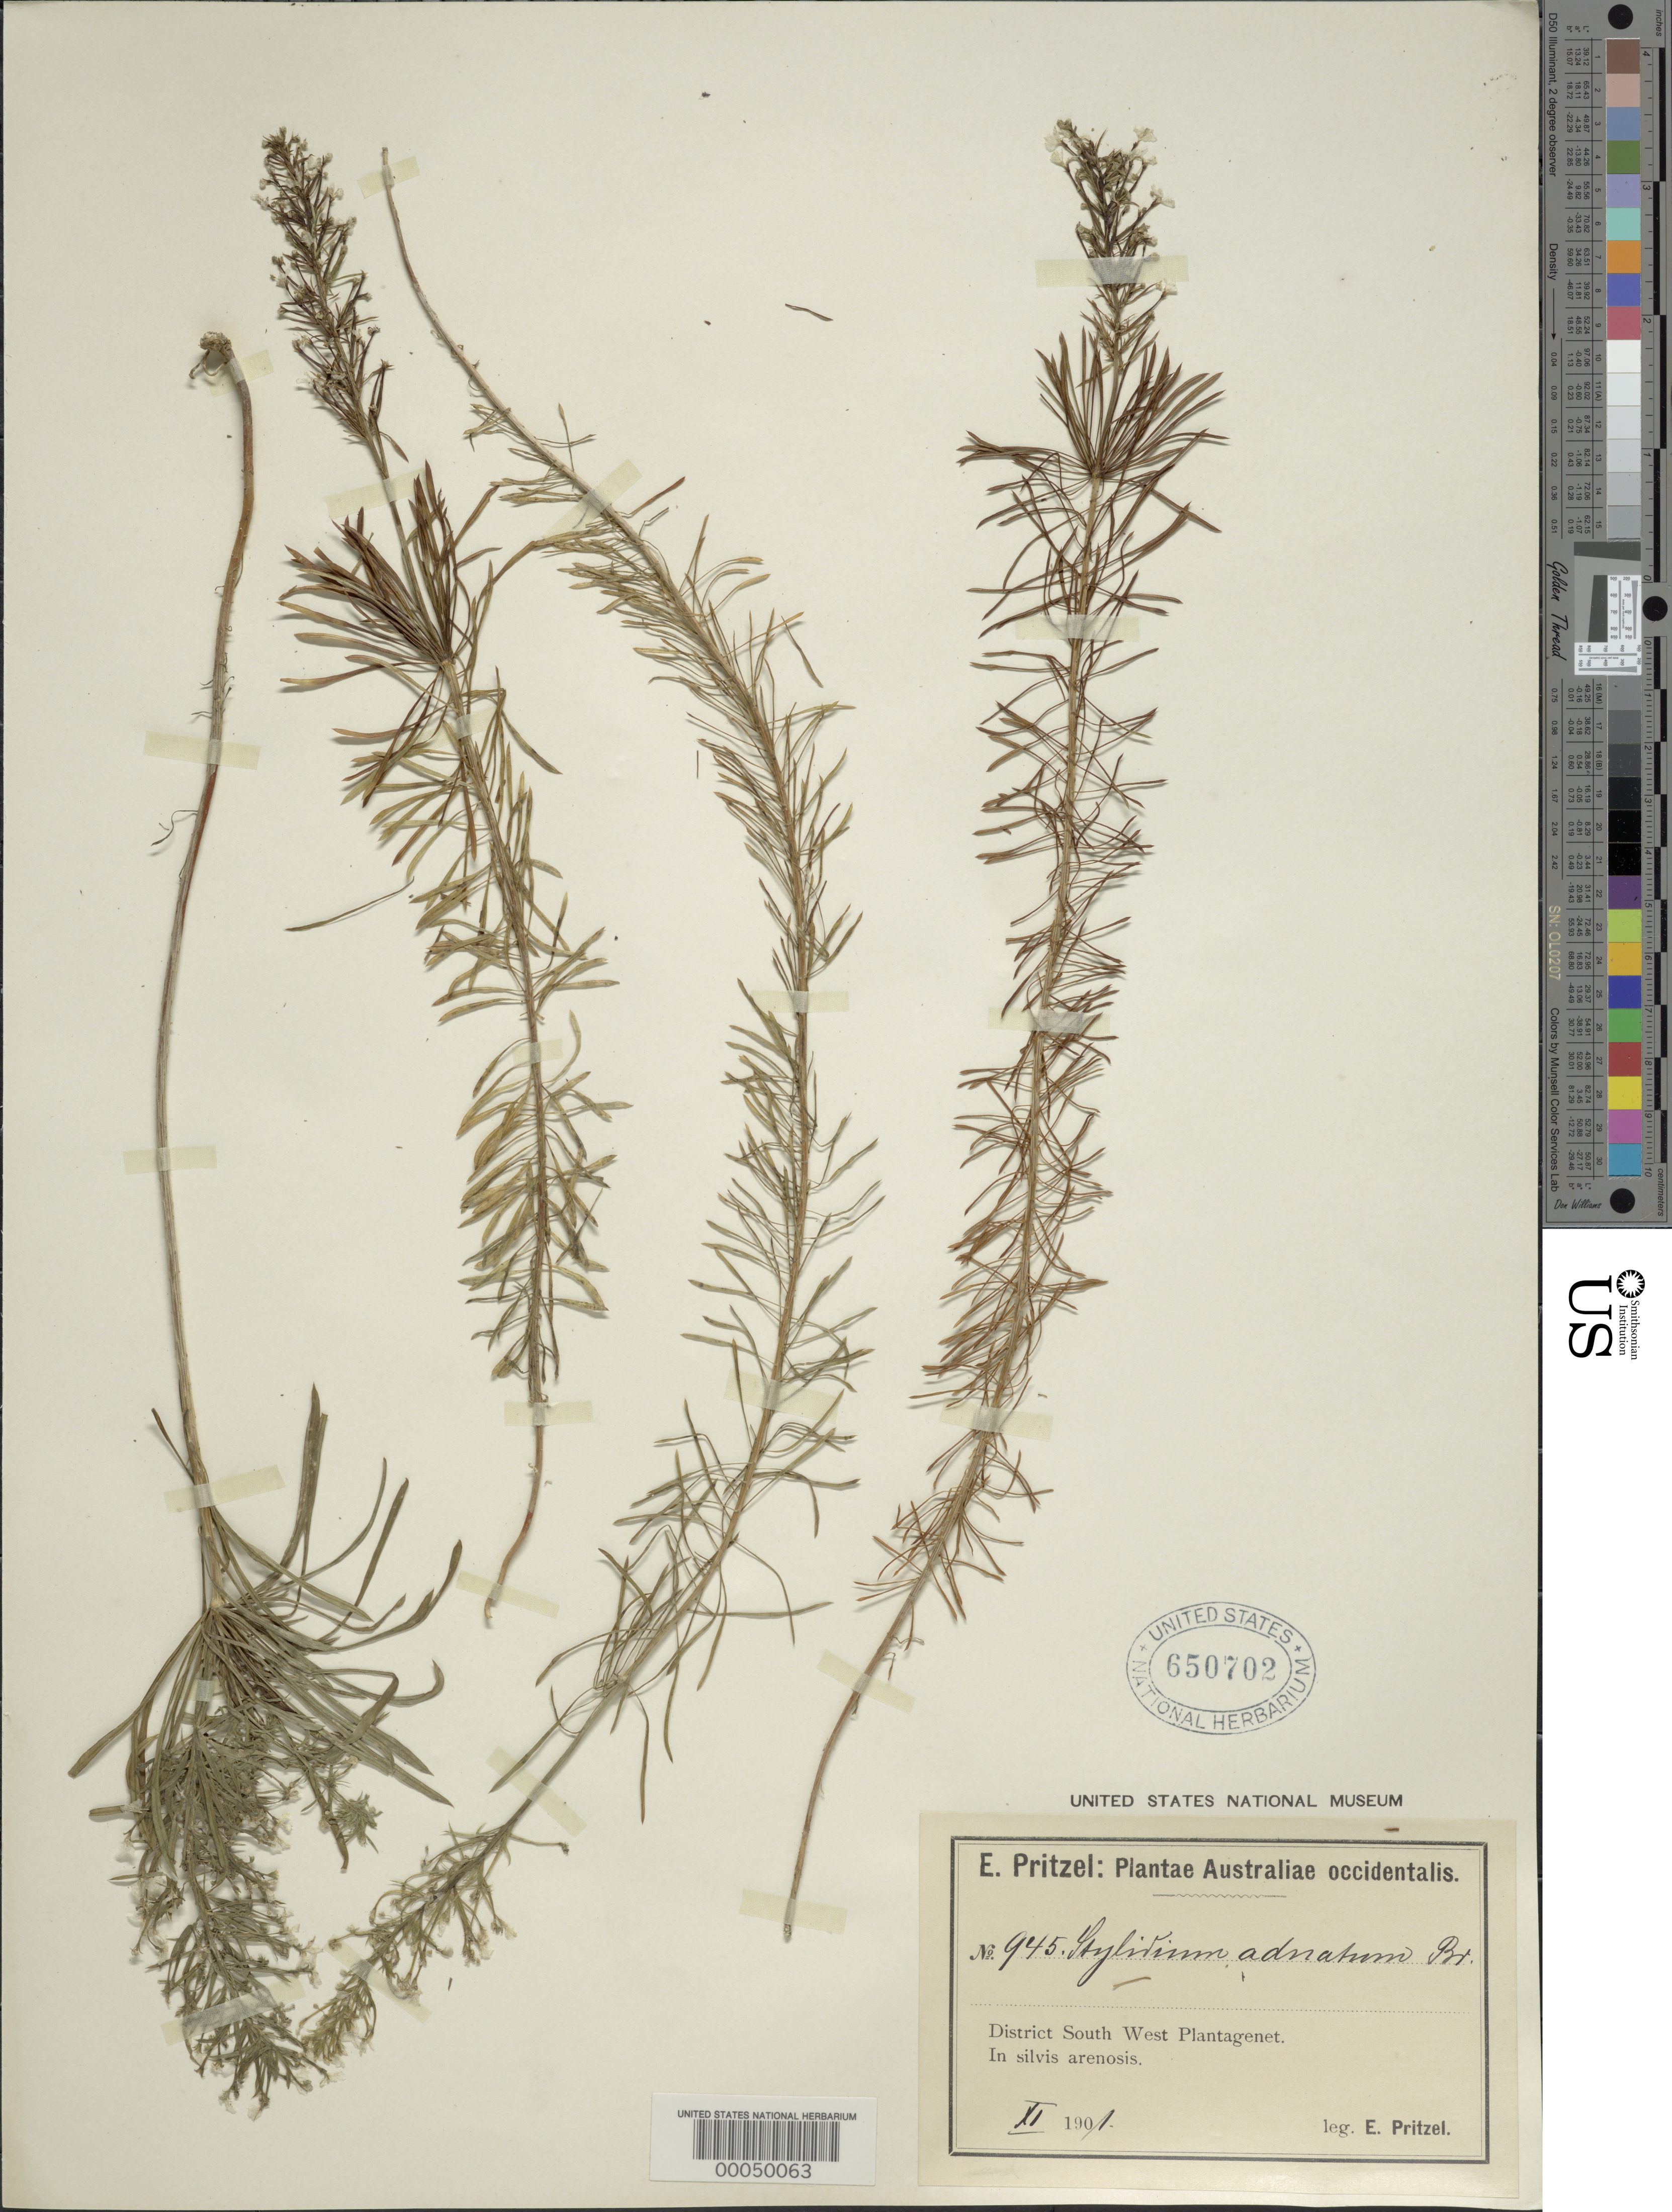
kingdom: Plantae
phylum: Tracheophyta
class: Magnoliopsida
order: Asterales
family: Stylidiaceae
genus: Stylidium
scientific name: Stylidium adnatum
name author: R. Br.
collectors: E. G. Pritzel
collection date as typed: Dec 1901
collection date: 1901-12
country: Australia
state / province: Western Australia (?)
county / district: Plantagenet ?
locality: District south west plantagenet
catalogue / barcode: US 650702